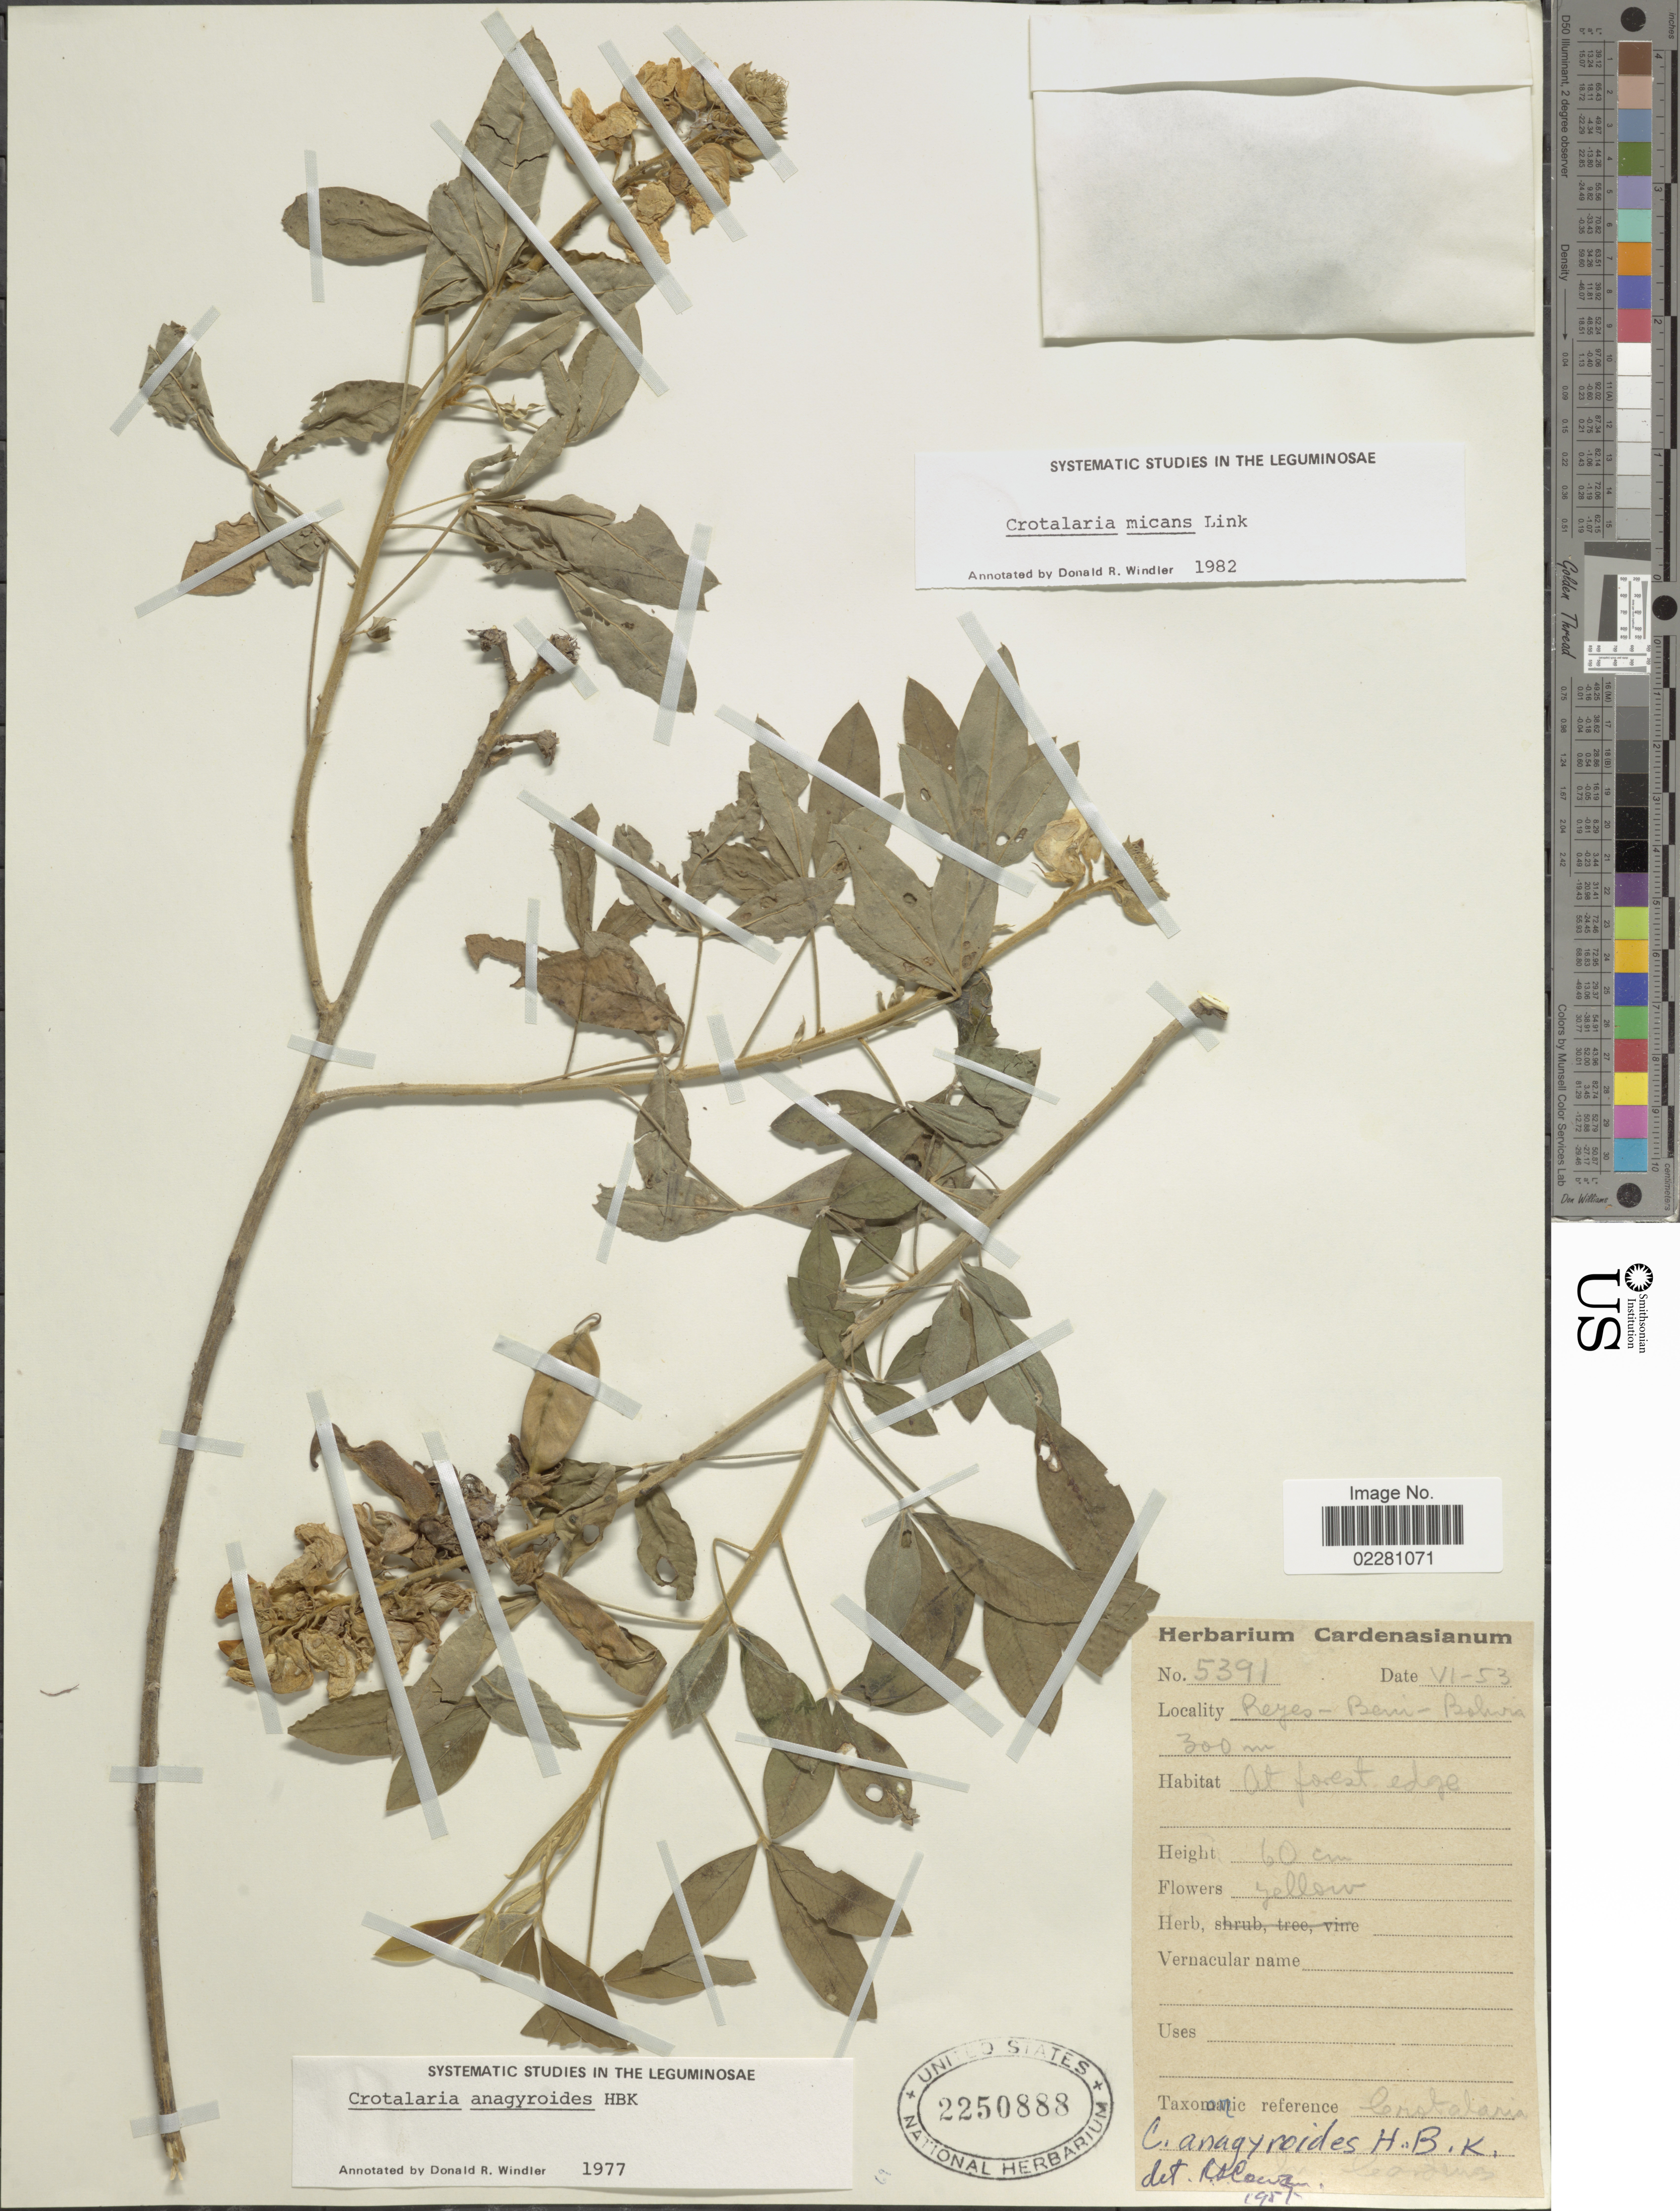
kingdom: Plantae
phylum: Tracheophyta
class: Magnoliopsida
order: Fabales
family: Fabaceae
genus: Crotalaria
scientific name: Crotalaria micans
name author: Link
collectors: Herbarium Cardenasianum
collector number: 5391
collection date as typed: Transcribed d/m/y: /6/53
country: Bolivia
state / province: Beni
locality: Reyes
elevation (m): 300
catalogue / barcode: US 2250888